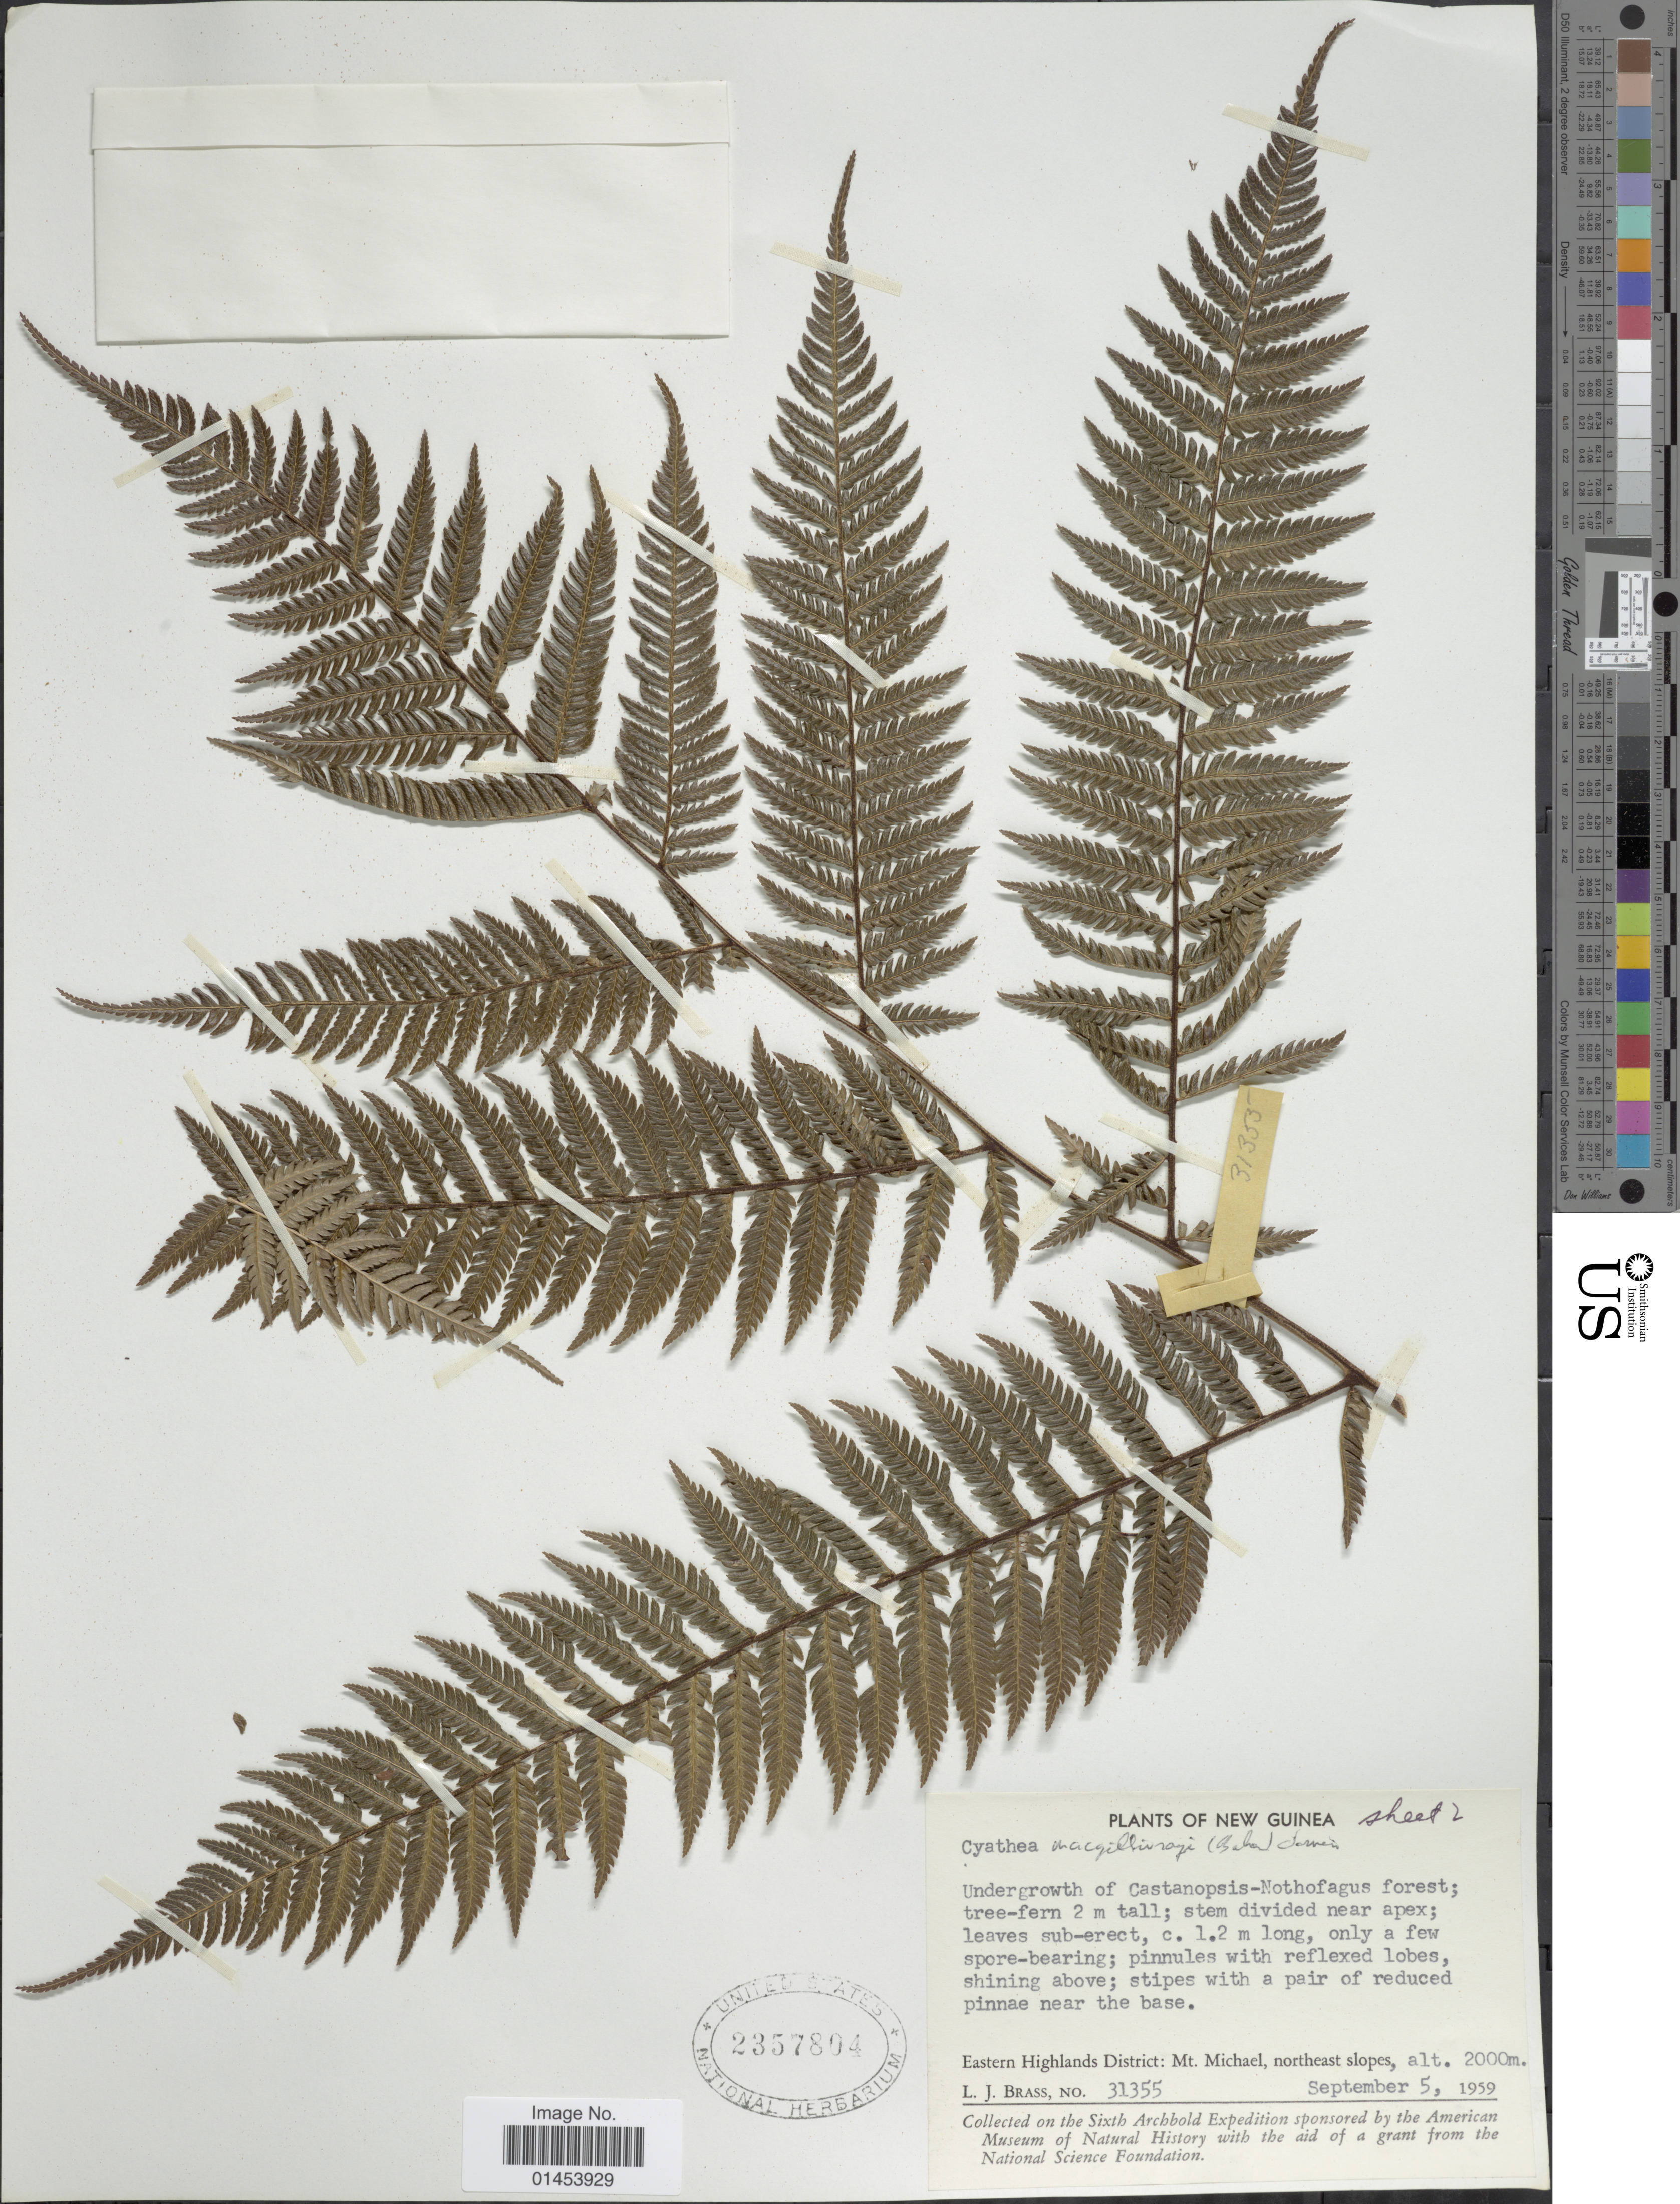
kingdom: Plantae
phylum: Tracheophyta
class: Polypodiopsida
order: Cyatheales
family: Cyatheaceae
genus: Cyathea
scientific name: Cyathea macgillivrayi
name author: (Baker) Domin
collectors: L. J. Brass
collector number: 31355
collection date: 1959-09-05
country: Papua New Guinea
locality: New Guinea. Eastern Highlands District: Mt. Michael, northeast slopes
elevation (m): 2000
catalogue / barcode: US 2357804